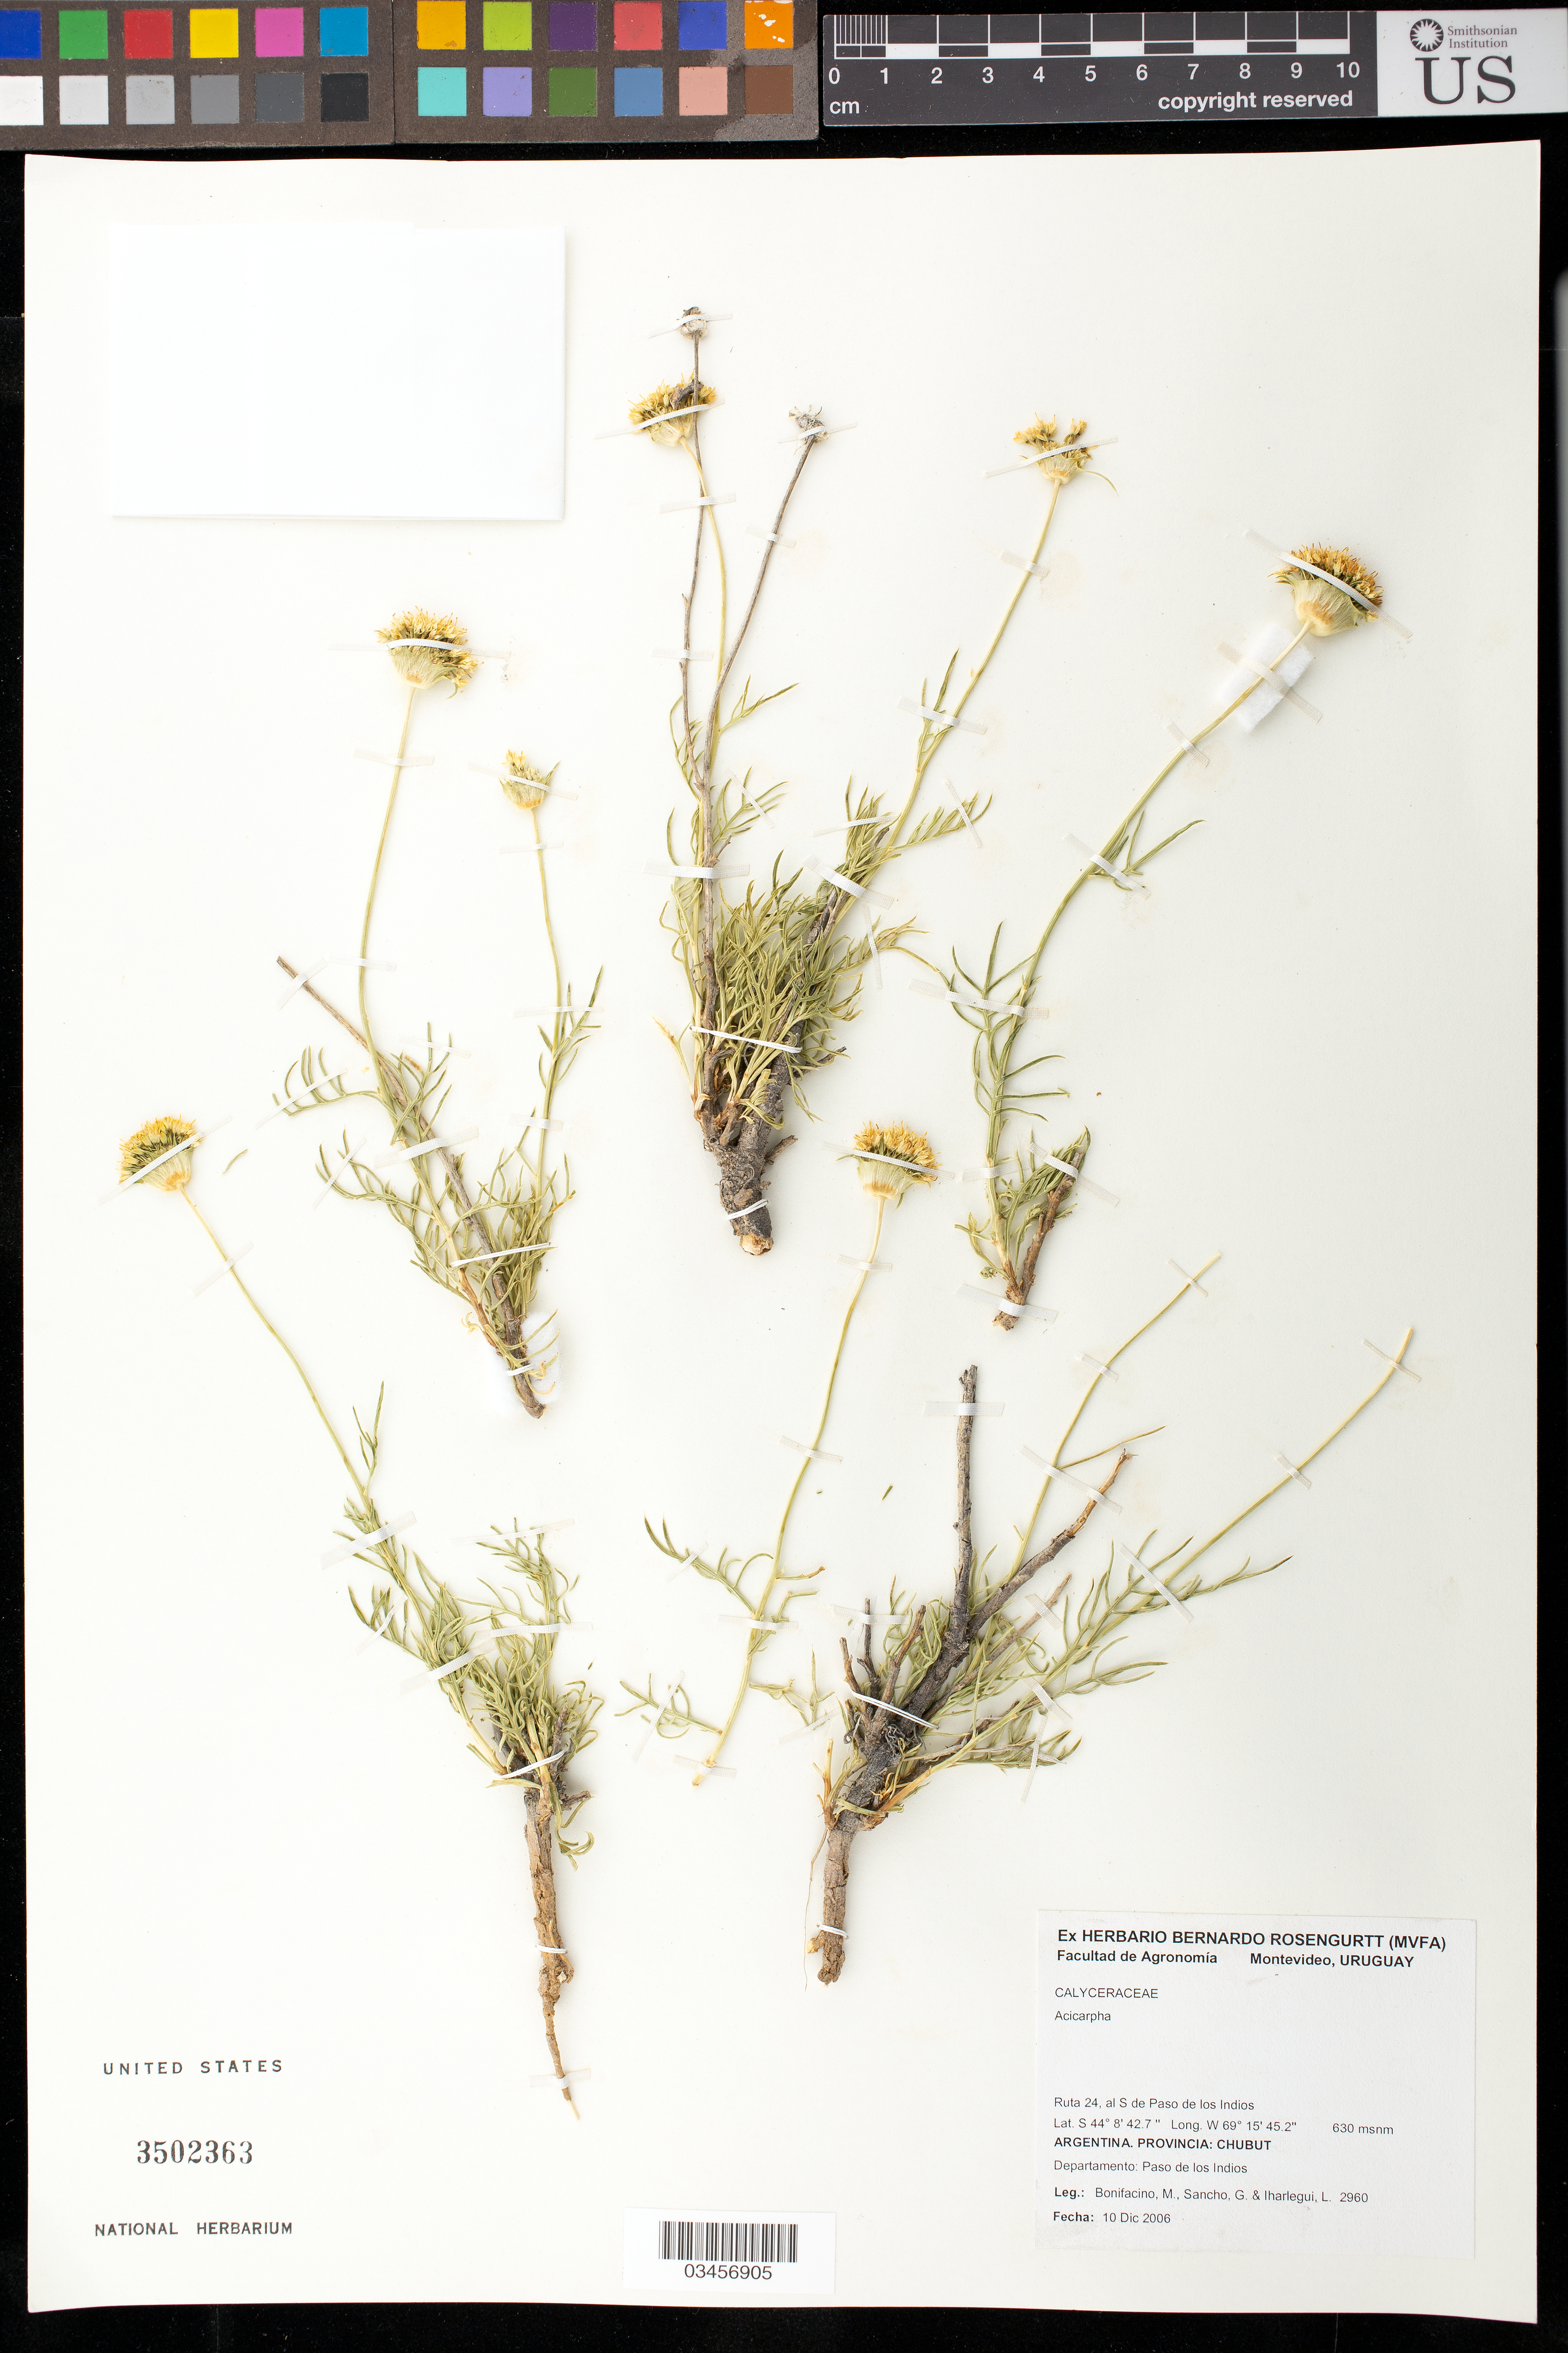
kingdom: Plantae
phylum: Tracheophyta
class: Magnoliopsida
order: Asterales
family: Calyceraceae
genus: Acicarpha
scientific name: Acicarpha sp.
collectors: M. Bonifacino, G. Sancho & L. Iharlegui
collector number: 2960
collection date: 2006-12-10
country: Argentina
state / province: Chubut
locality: Departamento Paso de los Indios. Ruta 24, al S de Paso de los Indios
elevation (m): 630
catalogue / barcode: US 3502363